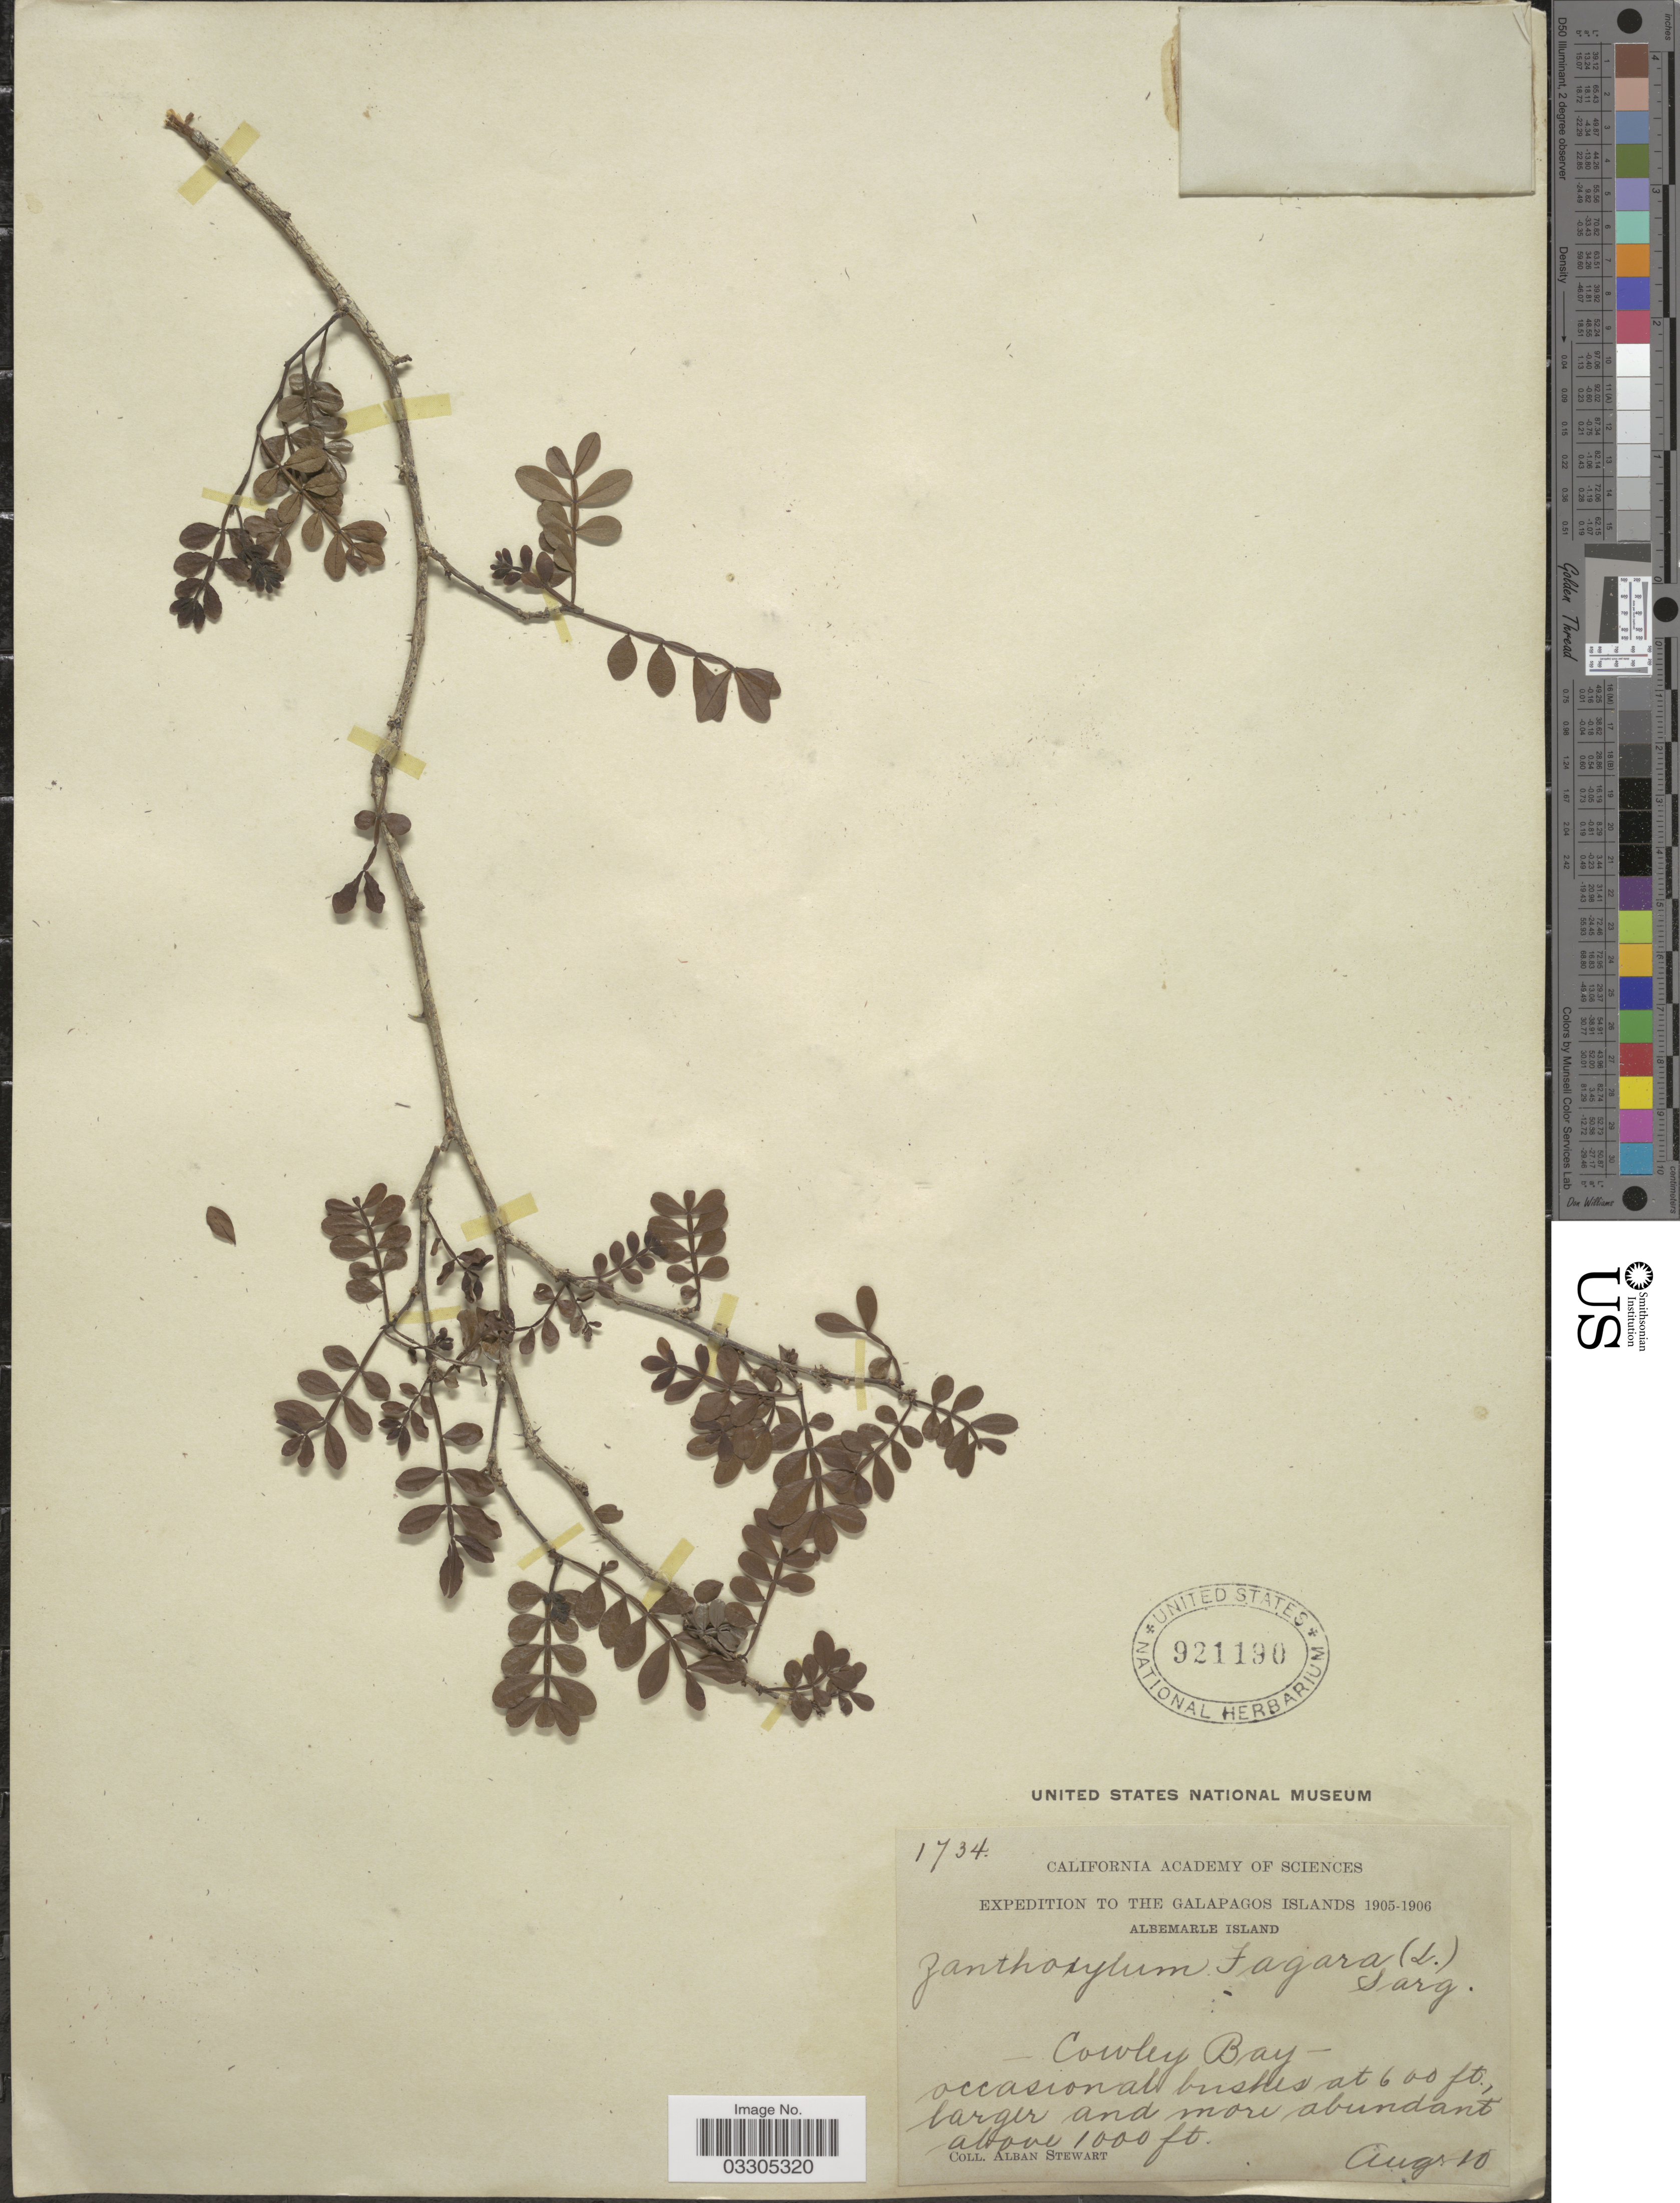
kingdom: Plantae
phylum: Tracheophyta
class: Magnoliopsida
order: Sapindales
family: Rutaceae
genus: Zanthoxylum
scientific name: Zanthoxylum fagara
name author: (L.) Sarg.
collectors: A. Stewart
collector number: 1734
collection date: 1905-08-10/1906-08-10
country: Ecuador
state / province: Colón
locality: The Galapagos Islands. Albemarle Island. Cowley Bay.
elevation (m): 305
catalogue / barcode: US 921190